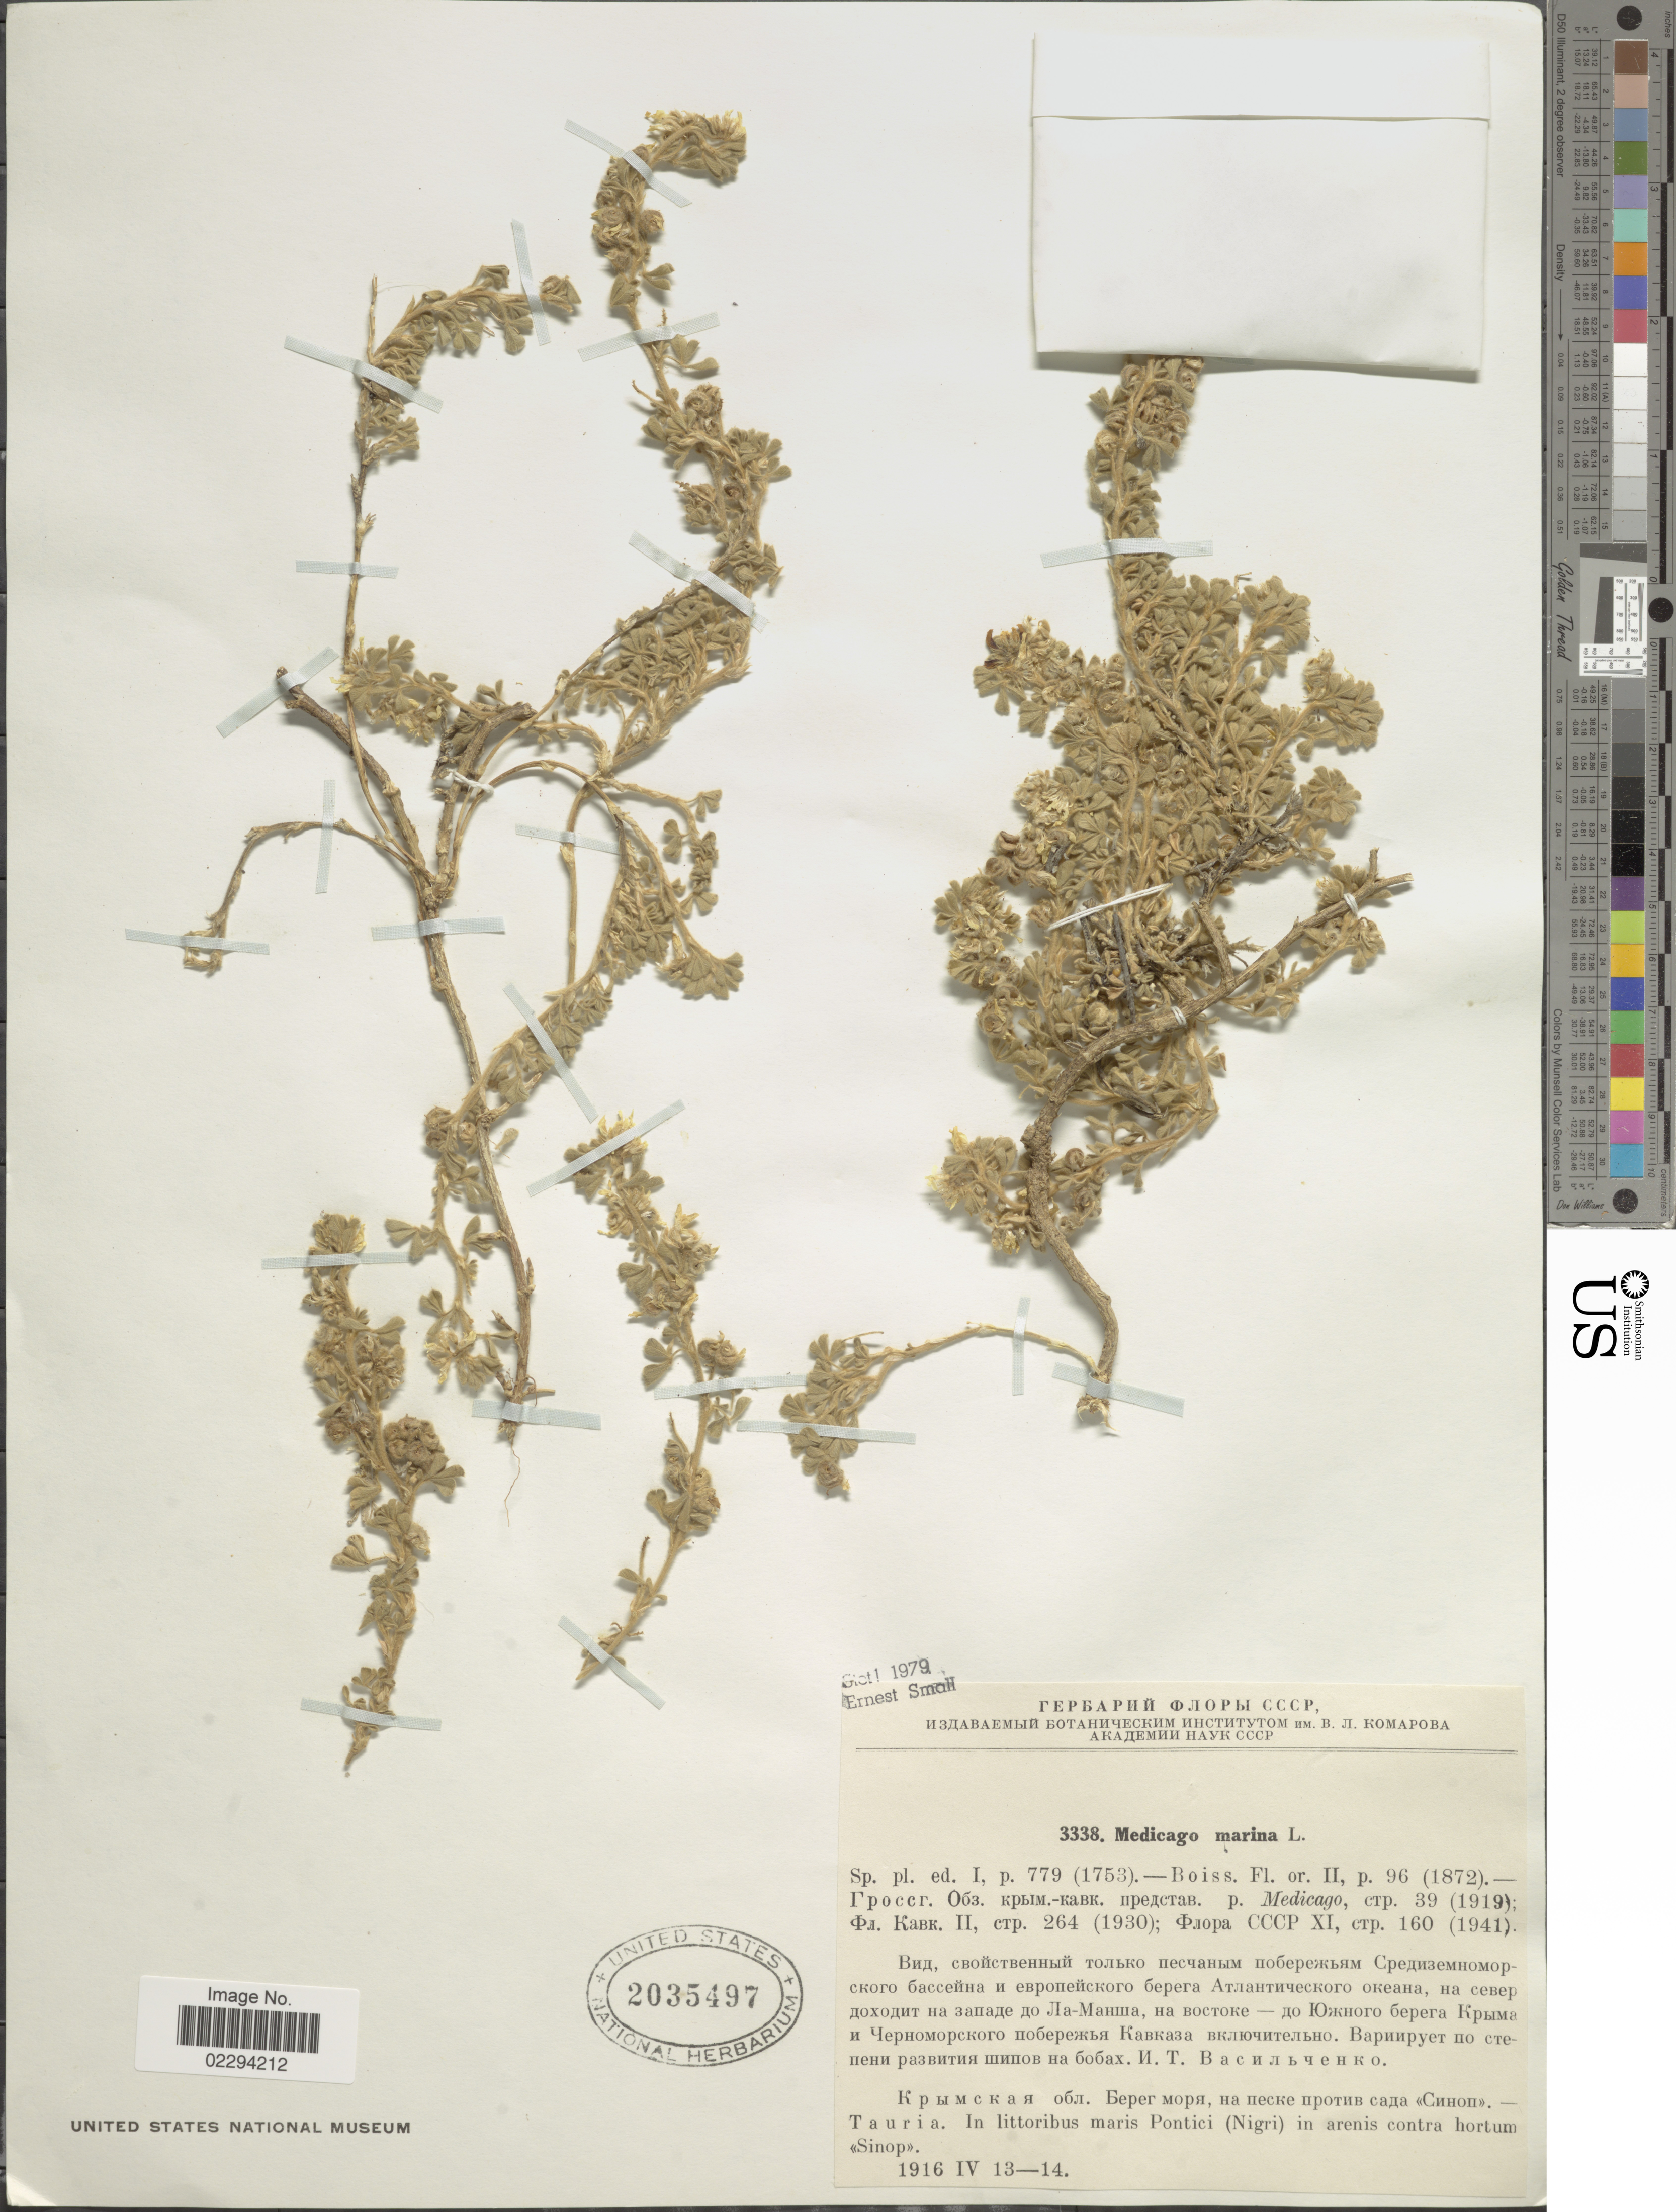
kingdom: Plantae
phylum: Tracheophyta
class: Magnoliopsida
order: Fabales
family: Fabaceae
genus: Medicago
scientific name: Medicago marina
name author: L.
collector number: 3338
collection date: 1916-04-13/1916-04-14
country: Turkey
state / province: Sinop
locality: Tauria, in littoribus maris Pontici (Nigri) in arenis contra hortum <<Sinop>>.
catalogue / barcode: US 2035497